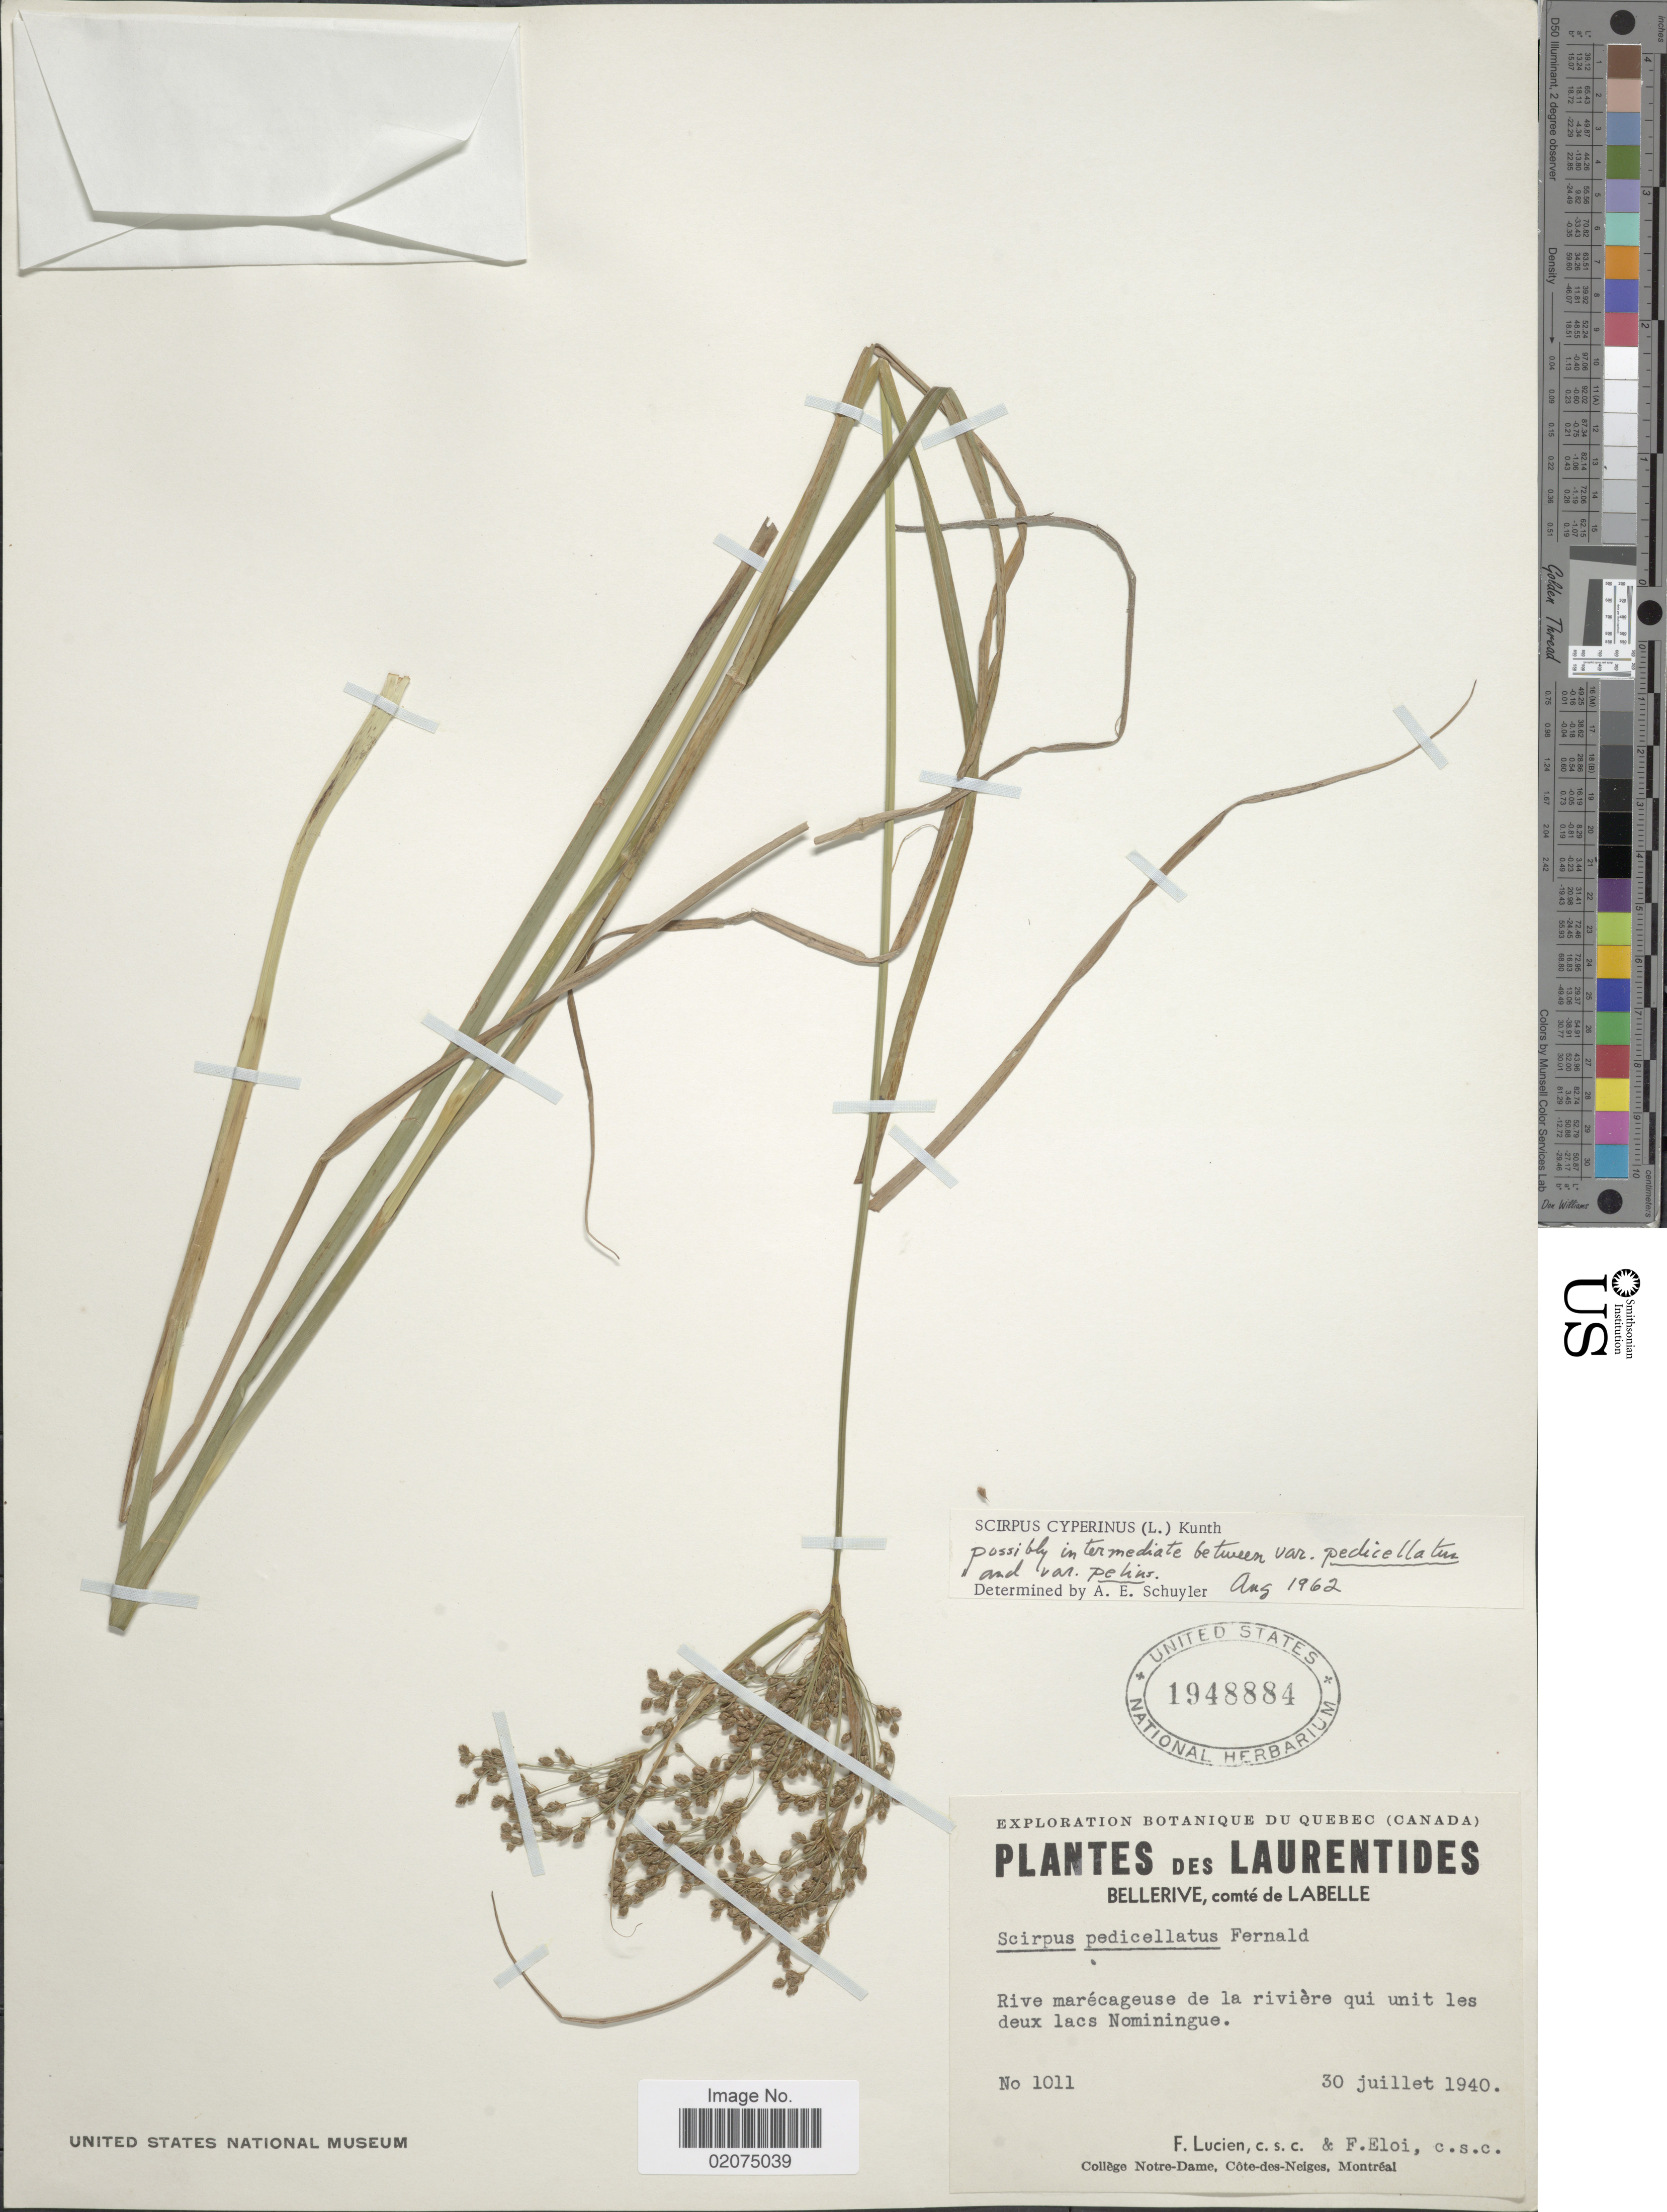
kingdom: Plantae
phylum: Tracheophyta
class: Liliopsida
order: Poales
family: Cyperaceae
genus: Scirpus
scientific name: Scirpus cyperinus (L.) Kunth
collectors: F. Lucien & F. Eloi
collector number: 1011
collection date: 1940-07-30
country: Canada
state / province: Quebec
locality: Laurentides, Bellerive, comte de Labelle, deux lacs Nominingue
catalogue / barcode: US 1948884